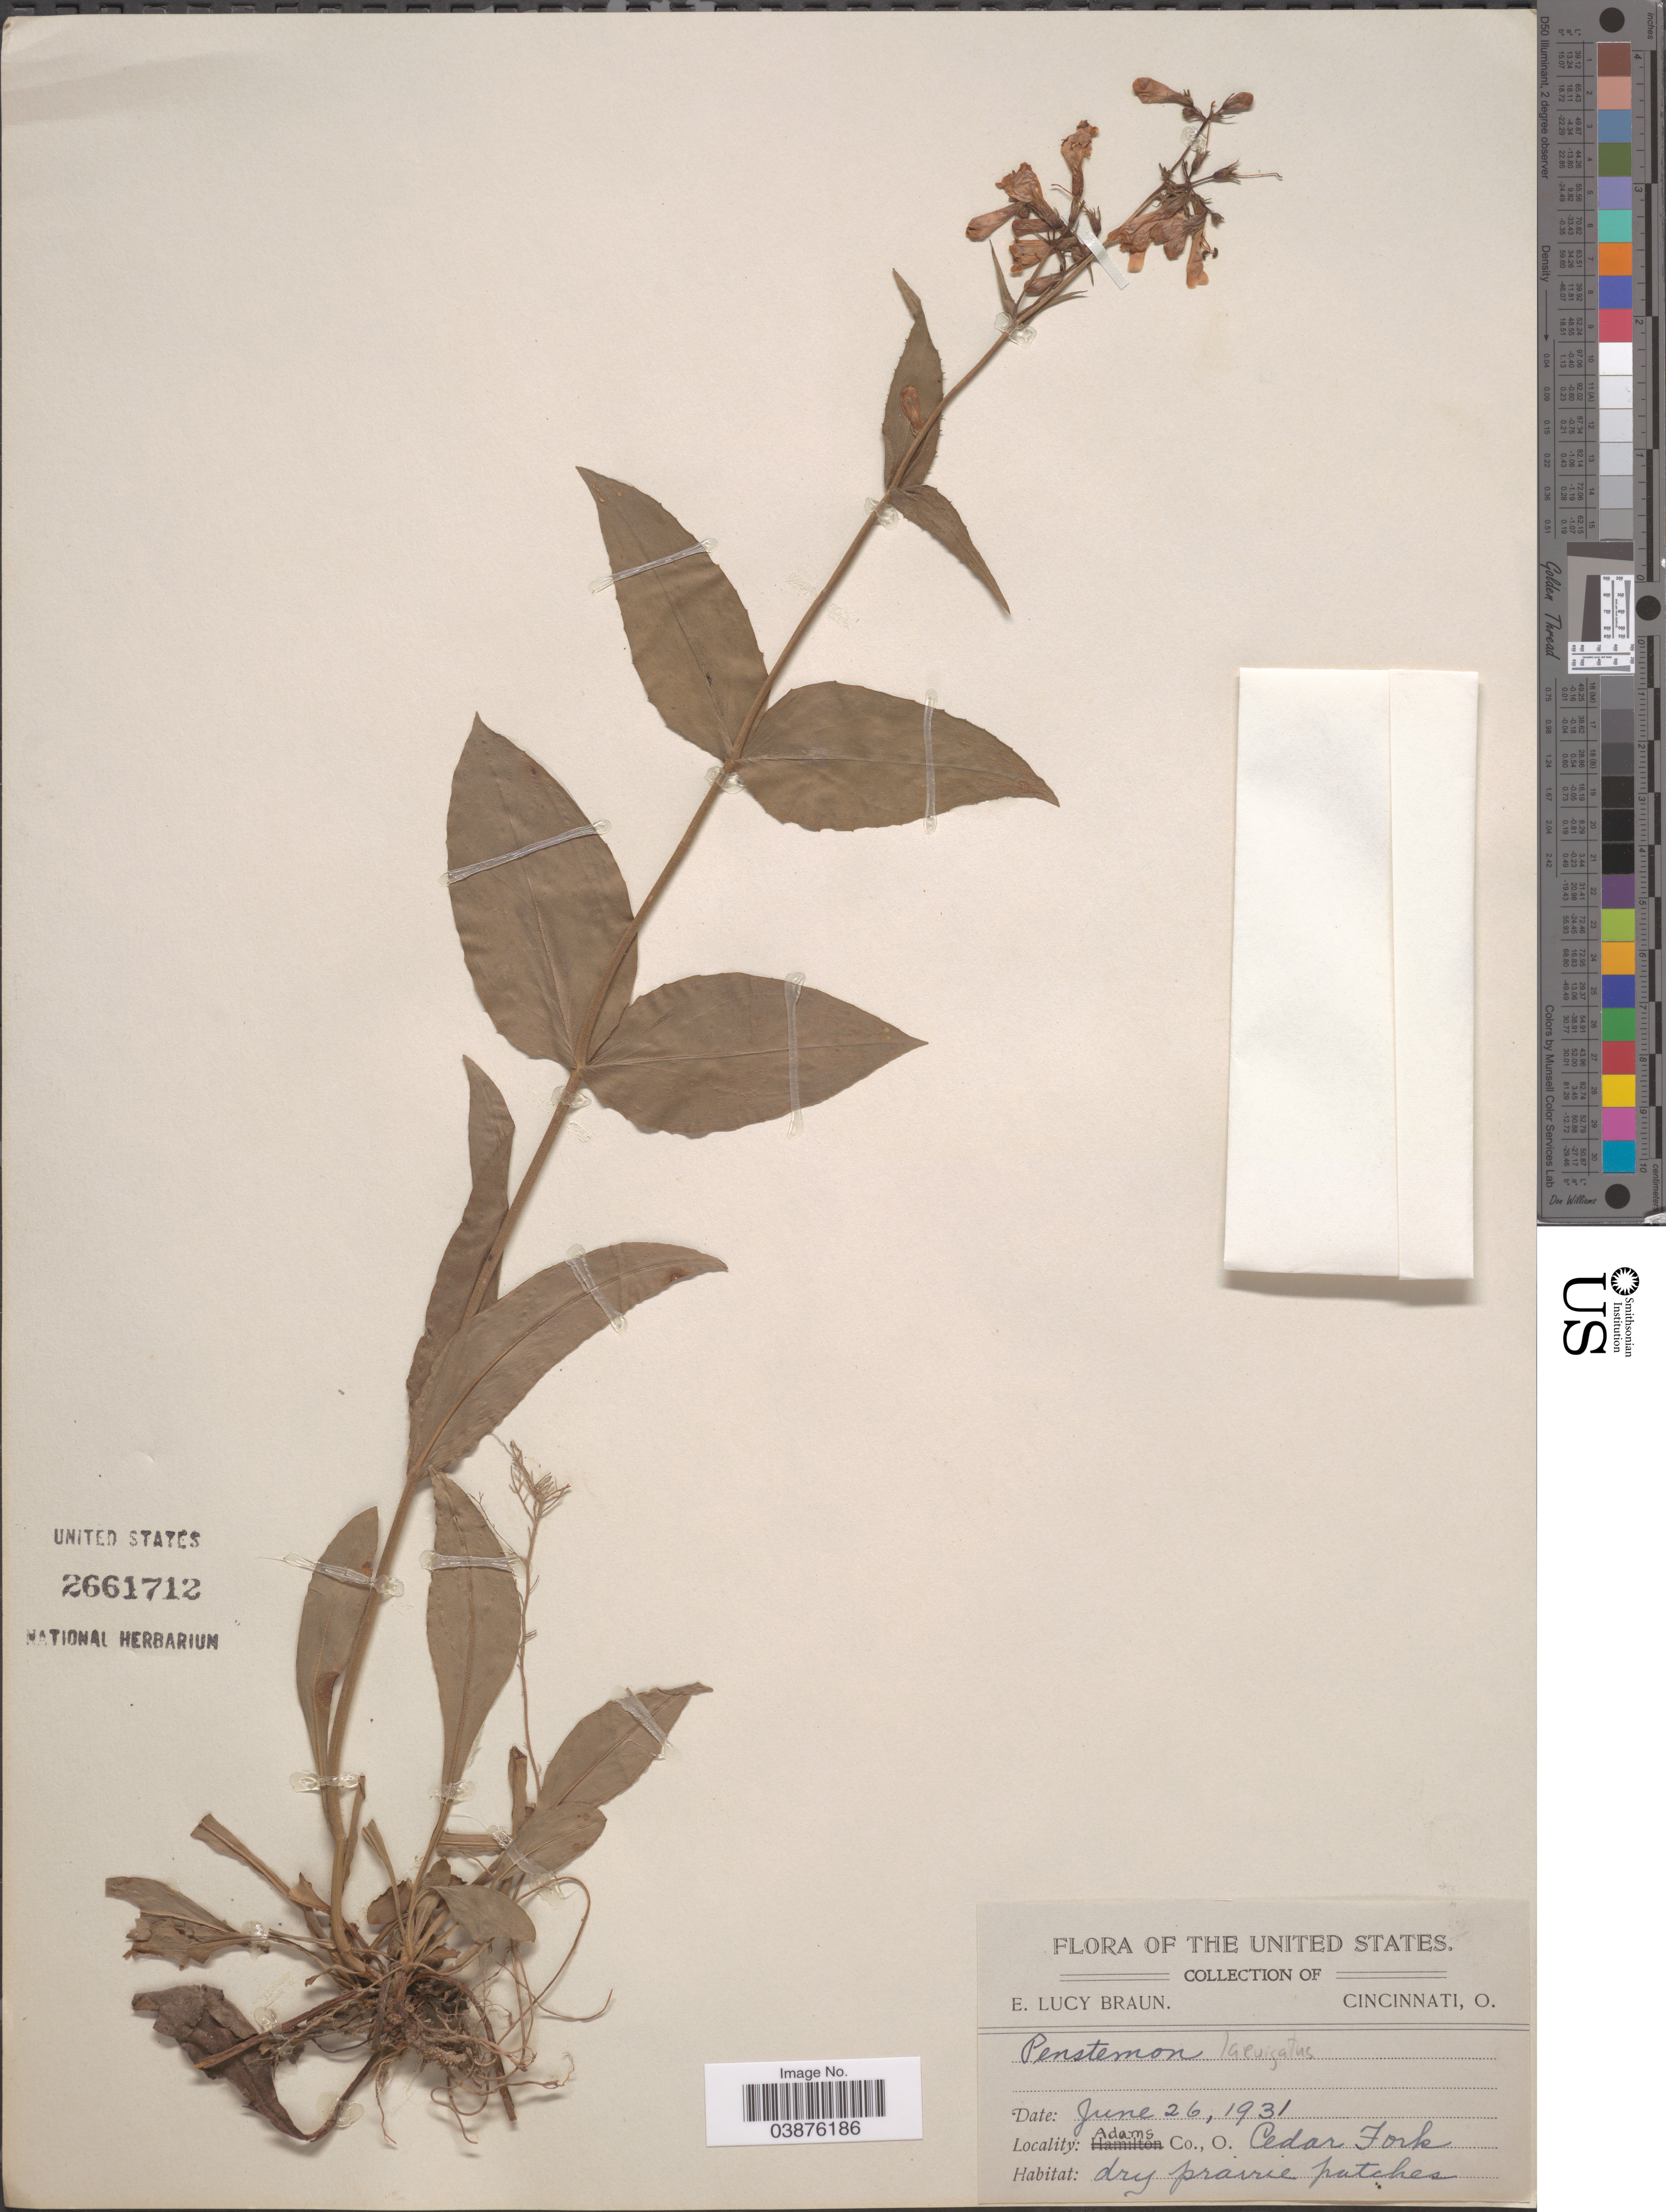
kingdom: Plantae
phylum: Tracheophyta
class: Magnoliopsida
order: Lamiales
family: Plantaginaceae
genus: Penstemon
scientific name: Penstemon laevigatus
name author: Aiton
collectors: E. L. Braun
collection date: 1931-06-26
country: United States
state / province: Ohio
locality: Adams Co. Cedar Fork.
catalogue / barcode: US 2661712